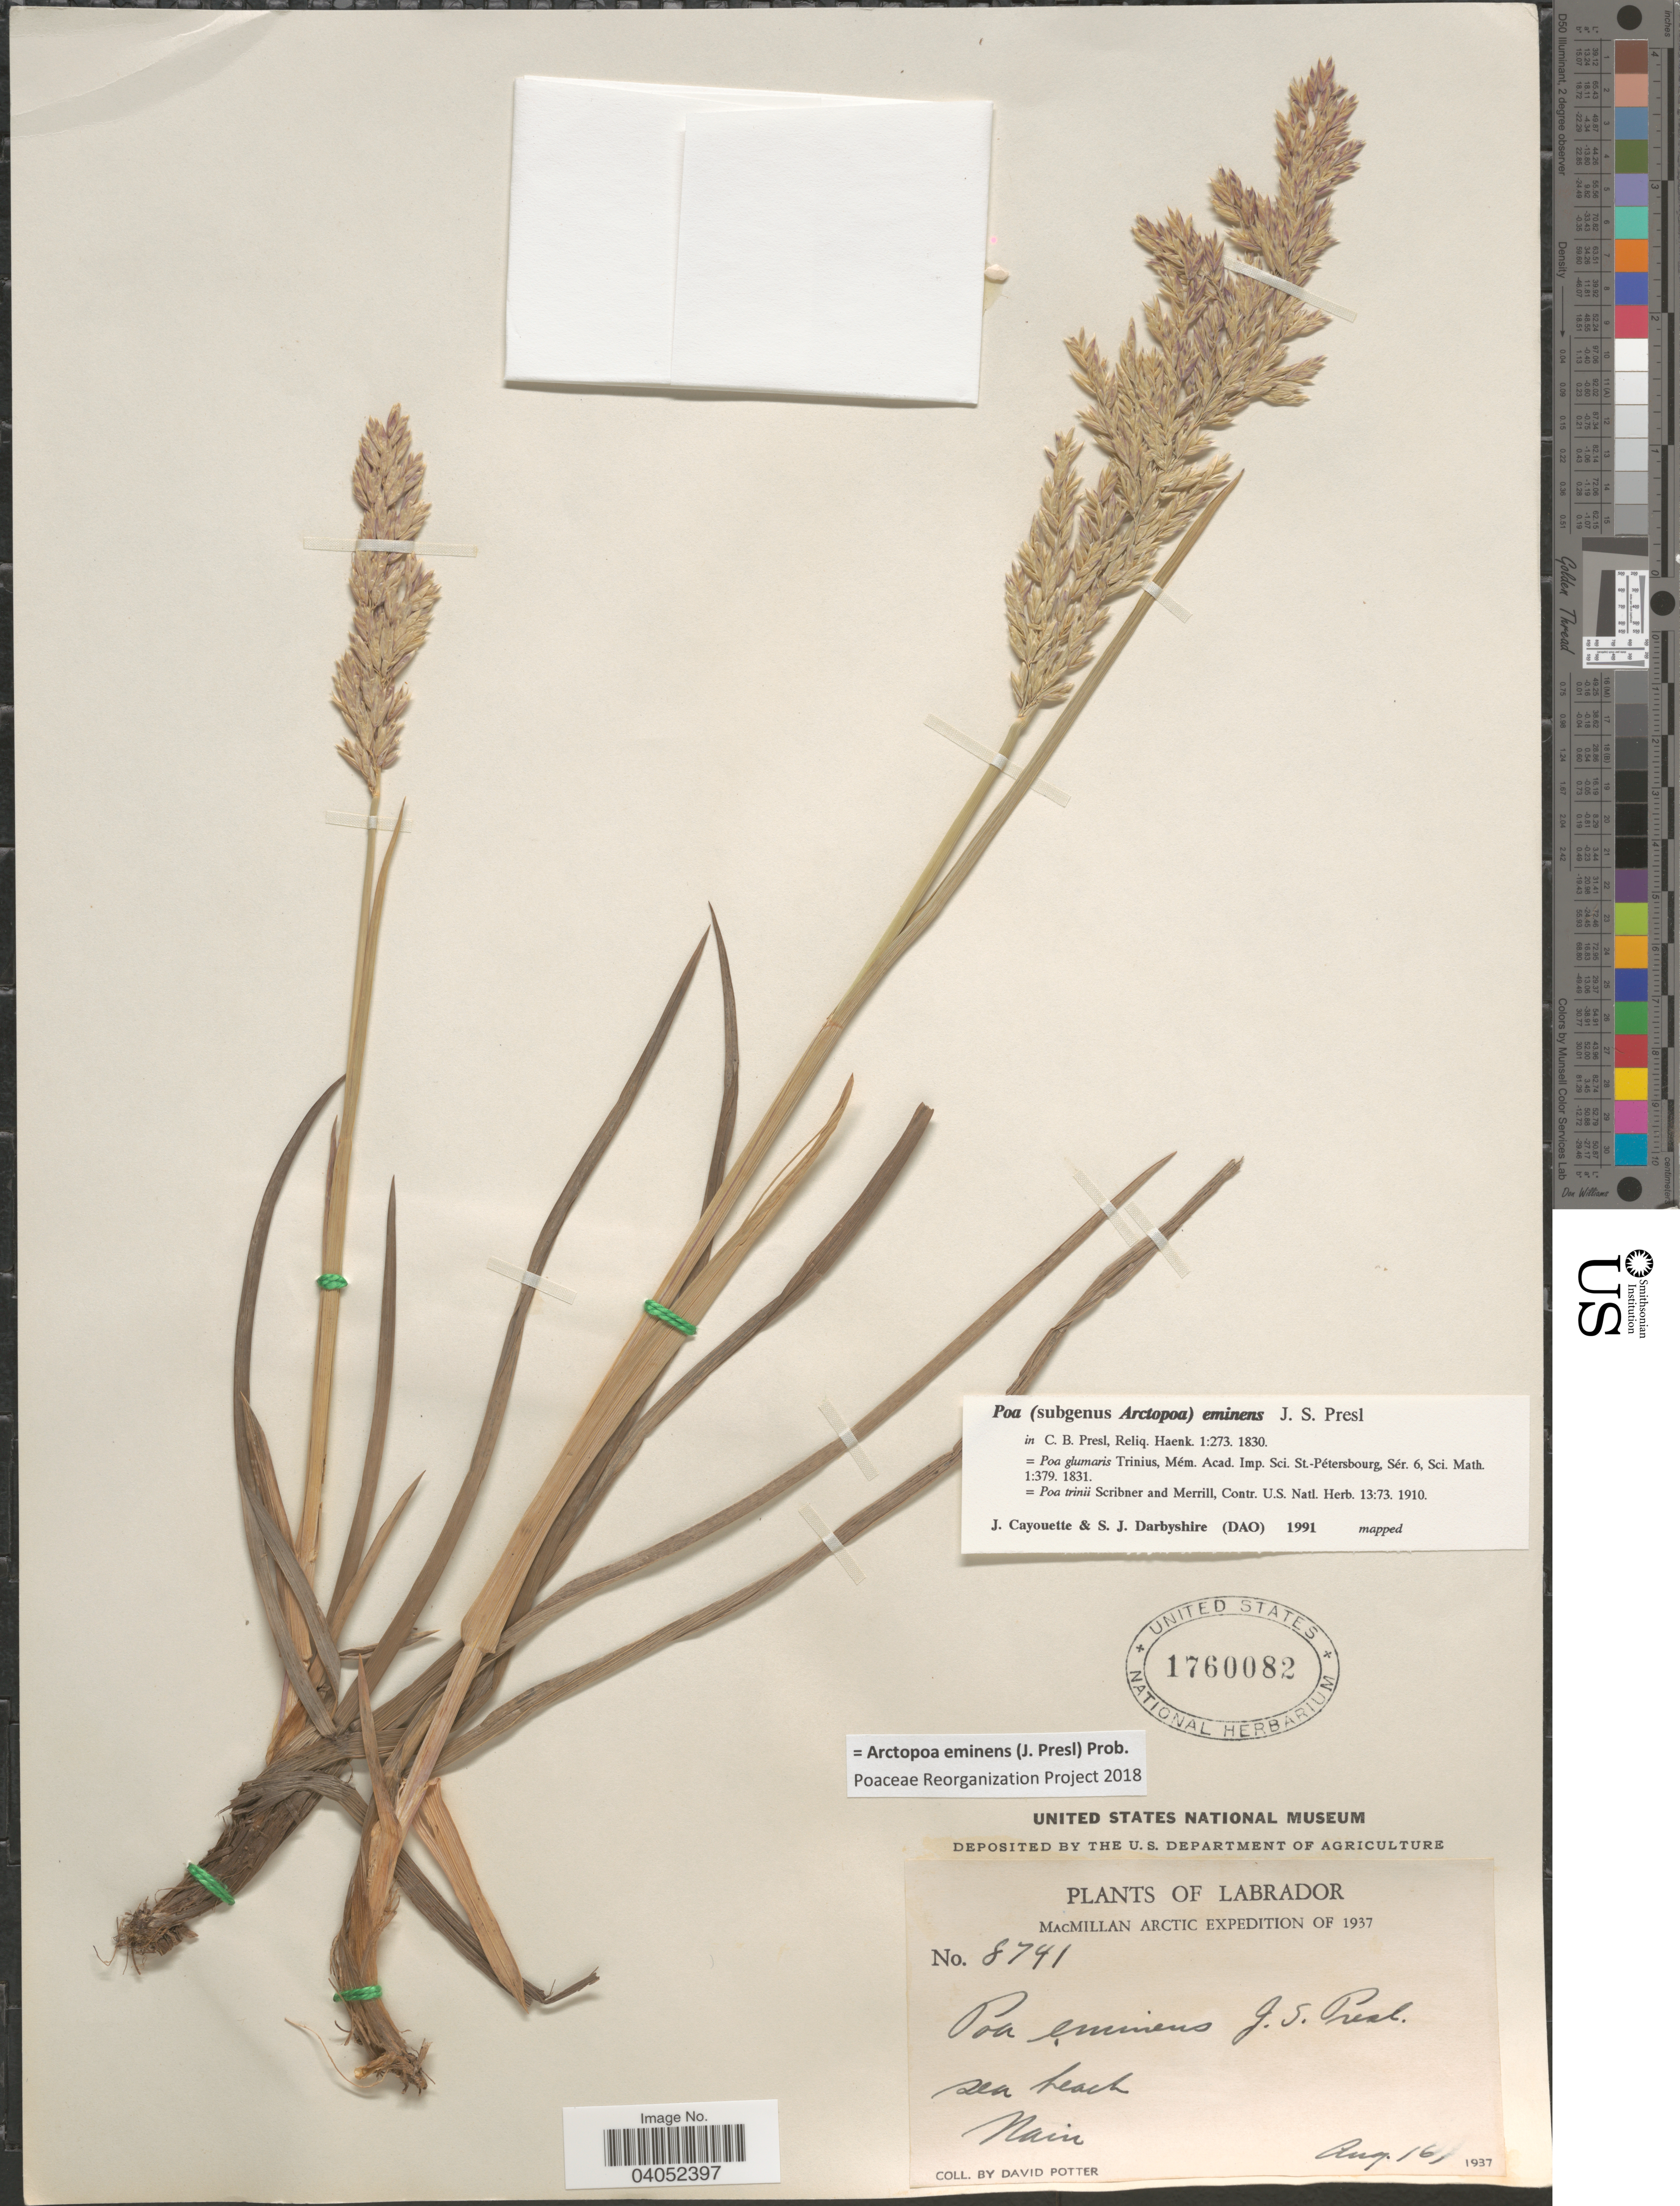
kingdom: Plantae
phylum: Tracheophyta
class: Liliopsida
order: Poales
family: Poaceae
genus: Arctopoa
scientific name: Arctopoa eminens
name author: (J. Presl) Prob.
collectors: D. Potter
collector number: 8741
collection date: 1937-08-16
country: Canada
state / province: Newfoundland and Labrador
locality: Labrador. Sea beach. Nain.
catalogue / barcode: US 1760082